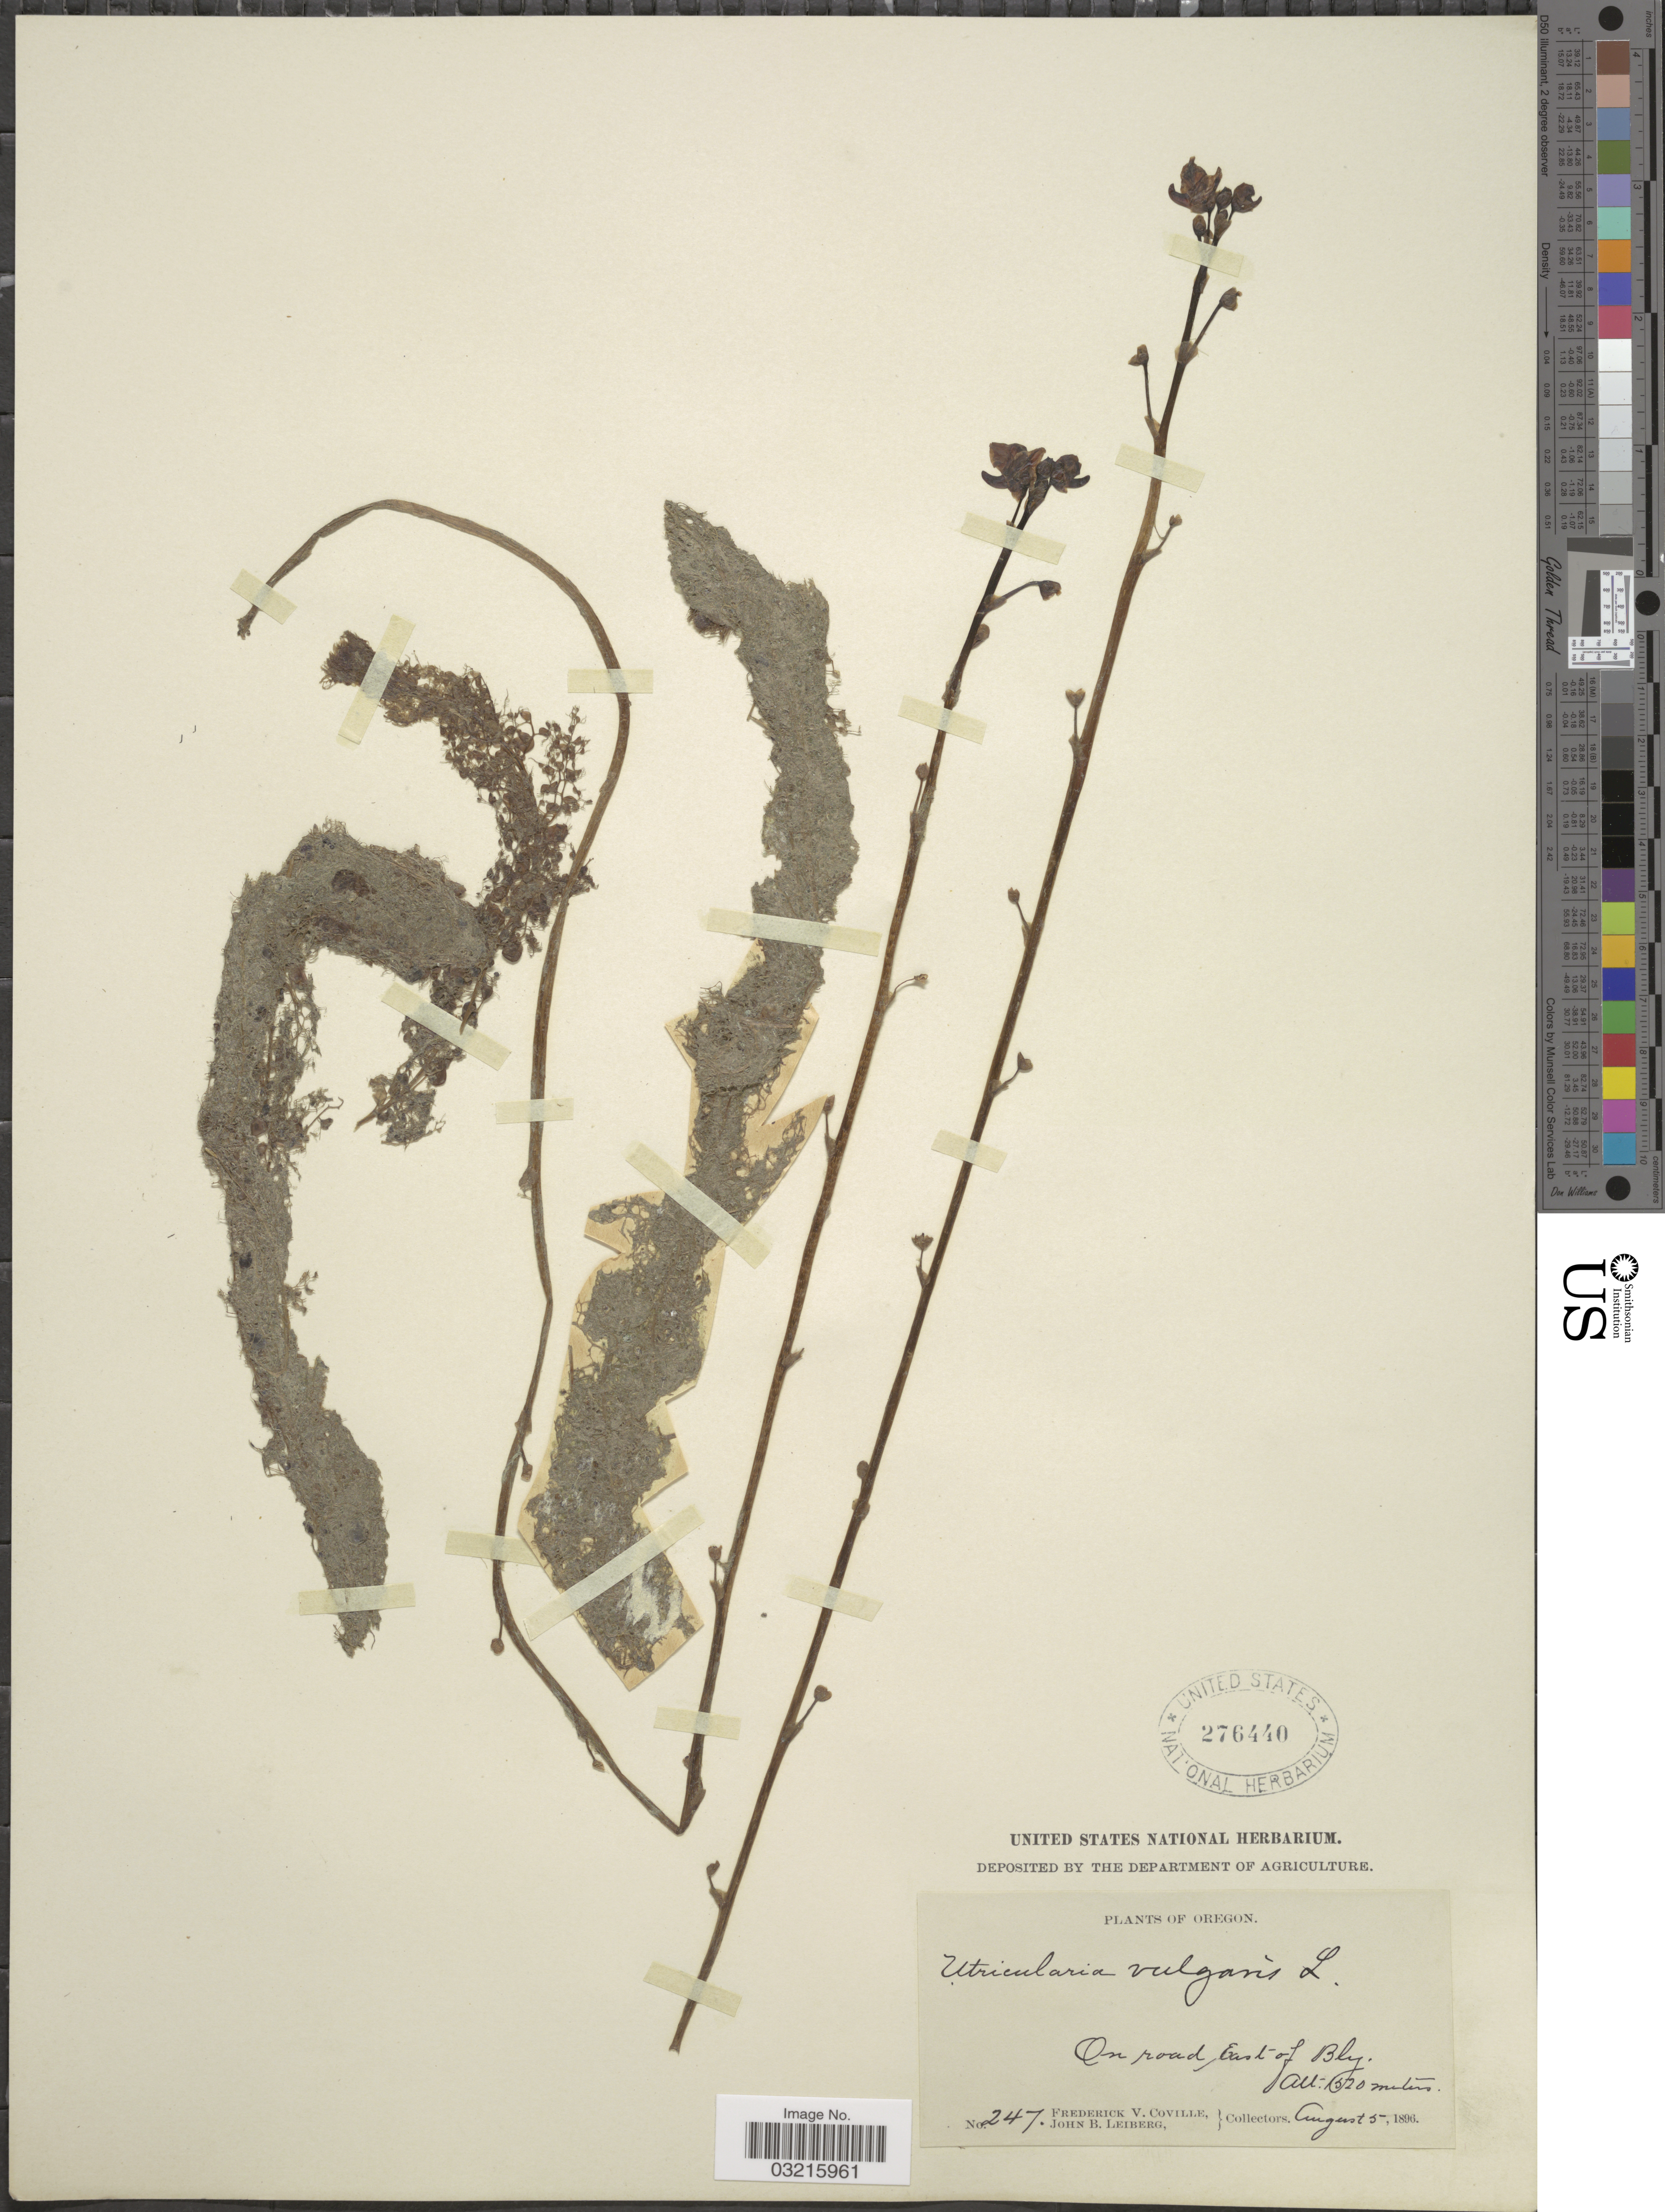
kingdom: Plantae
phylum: Tracheophyta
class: Magnoliopsida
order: Lamiales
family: Lentibulariaceae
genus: Utricularia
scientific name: Utricularia vulgaris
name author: L.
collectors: F. V. Coville & J. B. Leiberg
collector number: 247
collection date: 1896-08-05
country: United States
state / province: Oregon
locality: On road East of Bly.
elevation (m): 1520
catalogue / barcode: US 276440